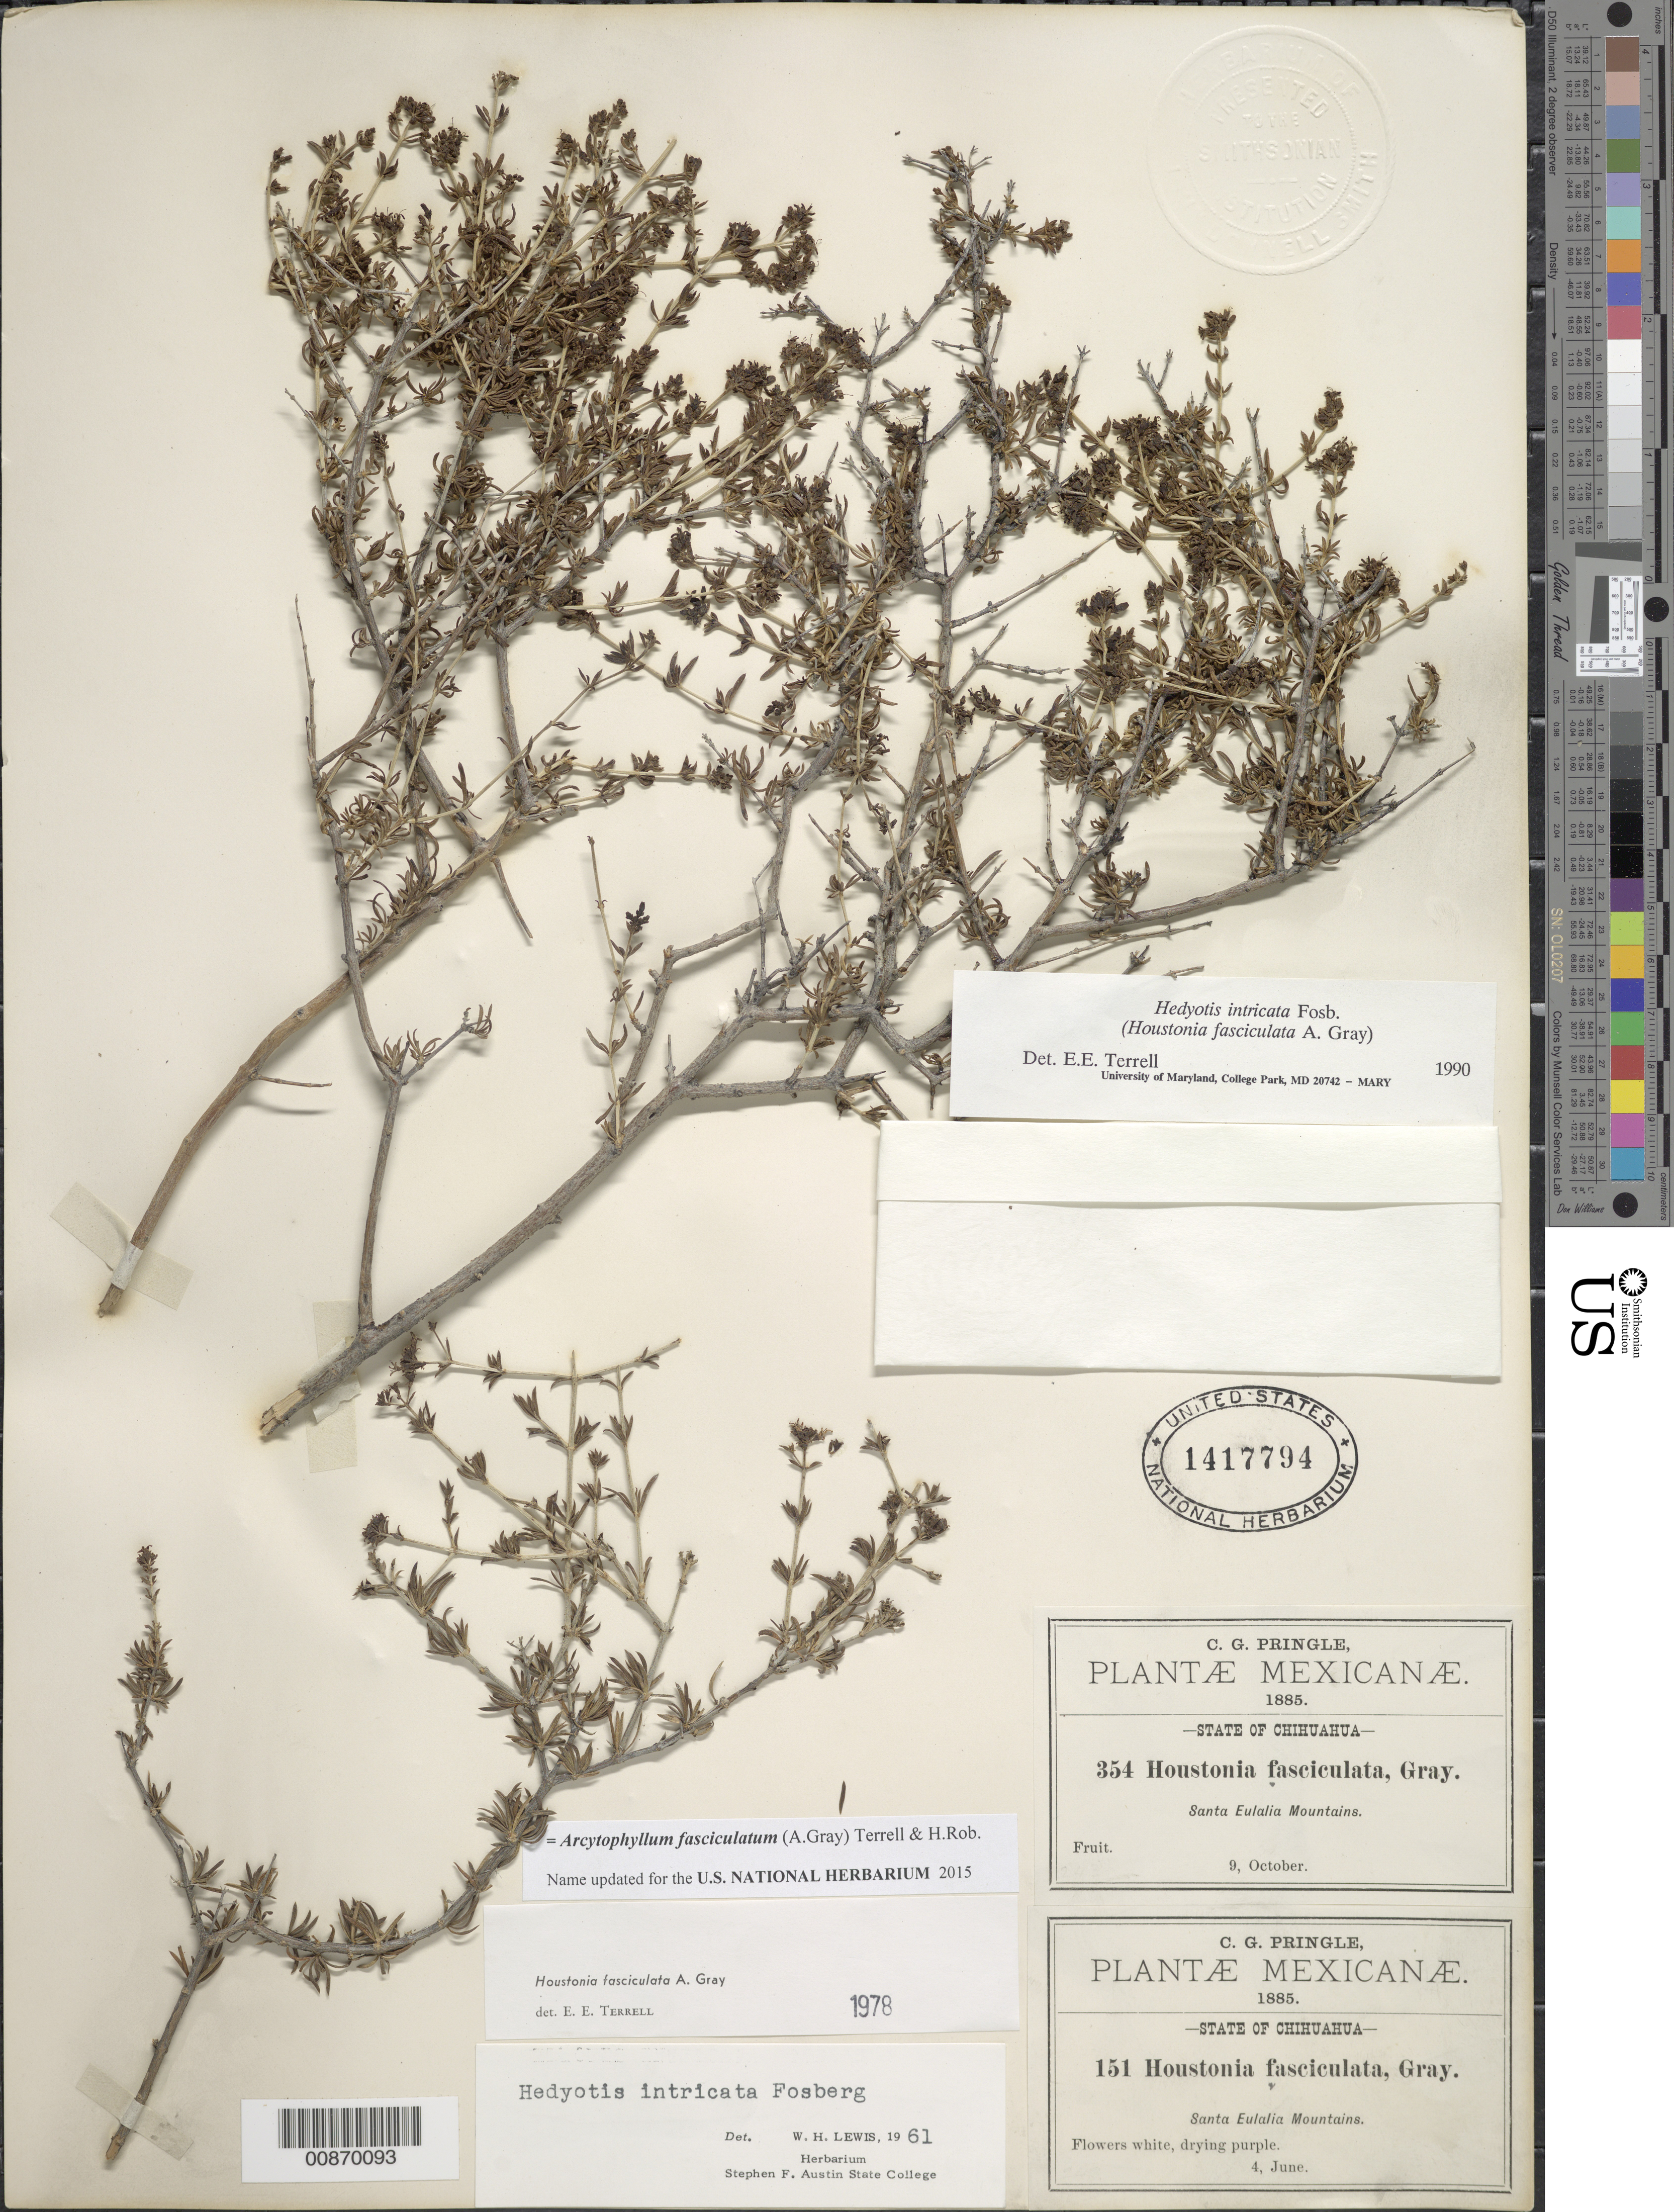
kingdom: Plantae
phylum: Tracheophyta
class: Magnoliopsida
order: Gentianales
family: Rubiaceae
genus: Arcytophyllum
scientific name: Arcytophyllum fasciculatum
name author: (A. Gray) Terrell & H. Rob.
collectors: C. G. Pringle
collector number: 354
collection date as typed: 09 Oct 1885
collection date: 1885-10-09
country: Mexico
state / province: Chihuahua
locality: Santa Eulalia Mountains, Chihuahua.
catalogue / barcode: US 1417794